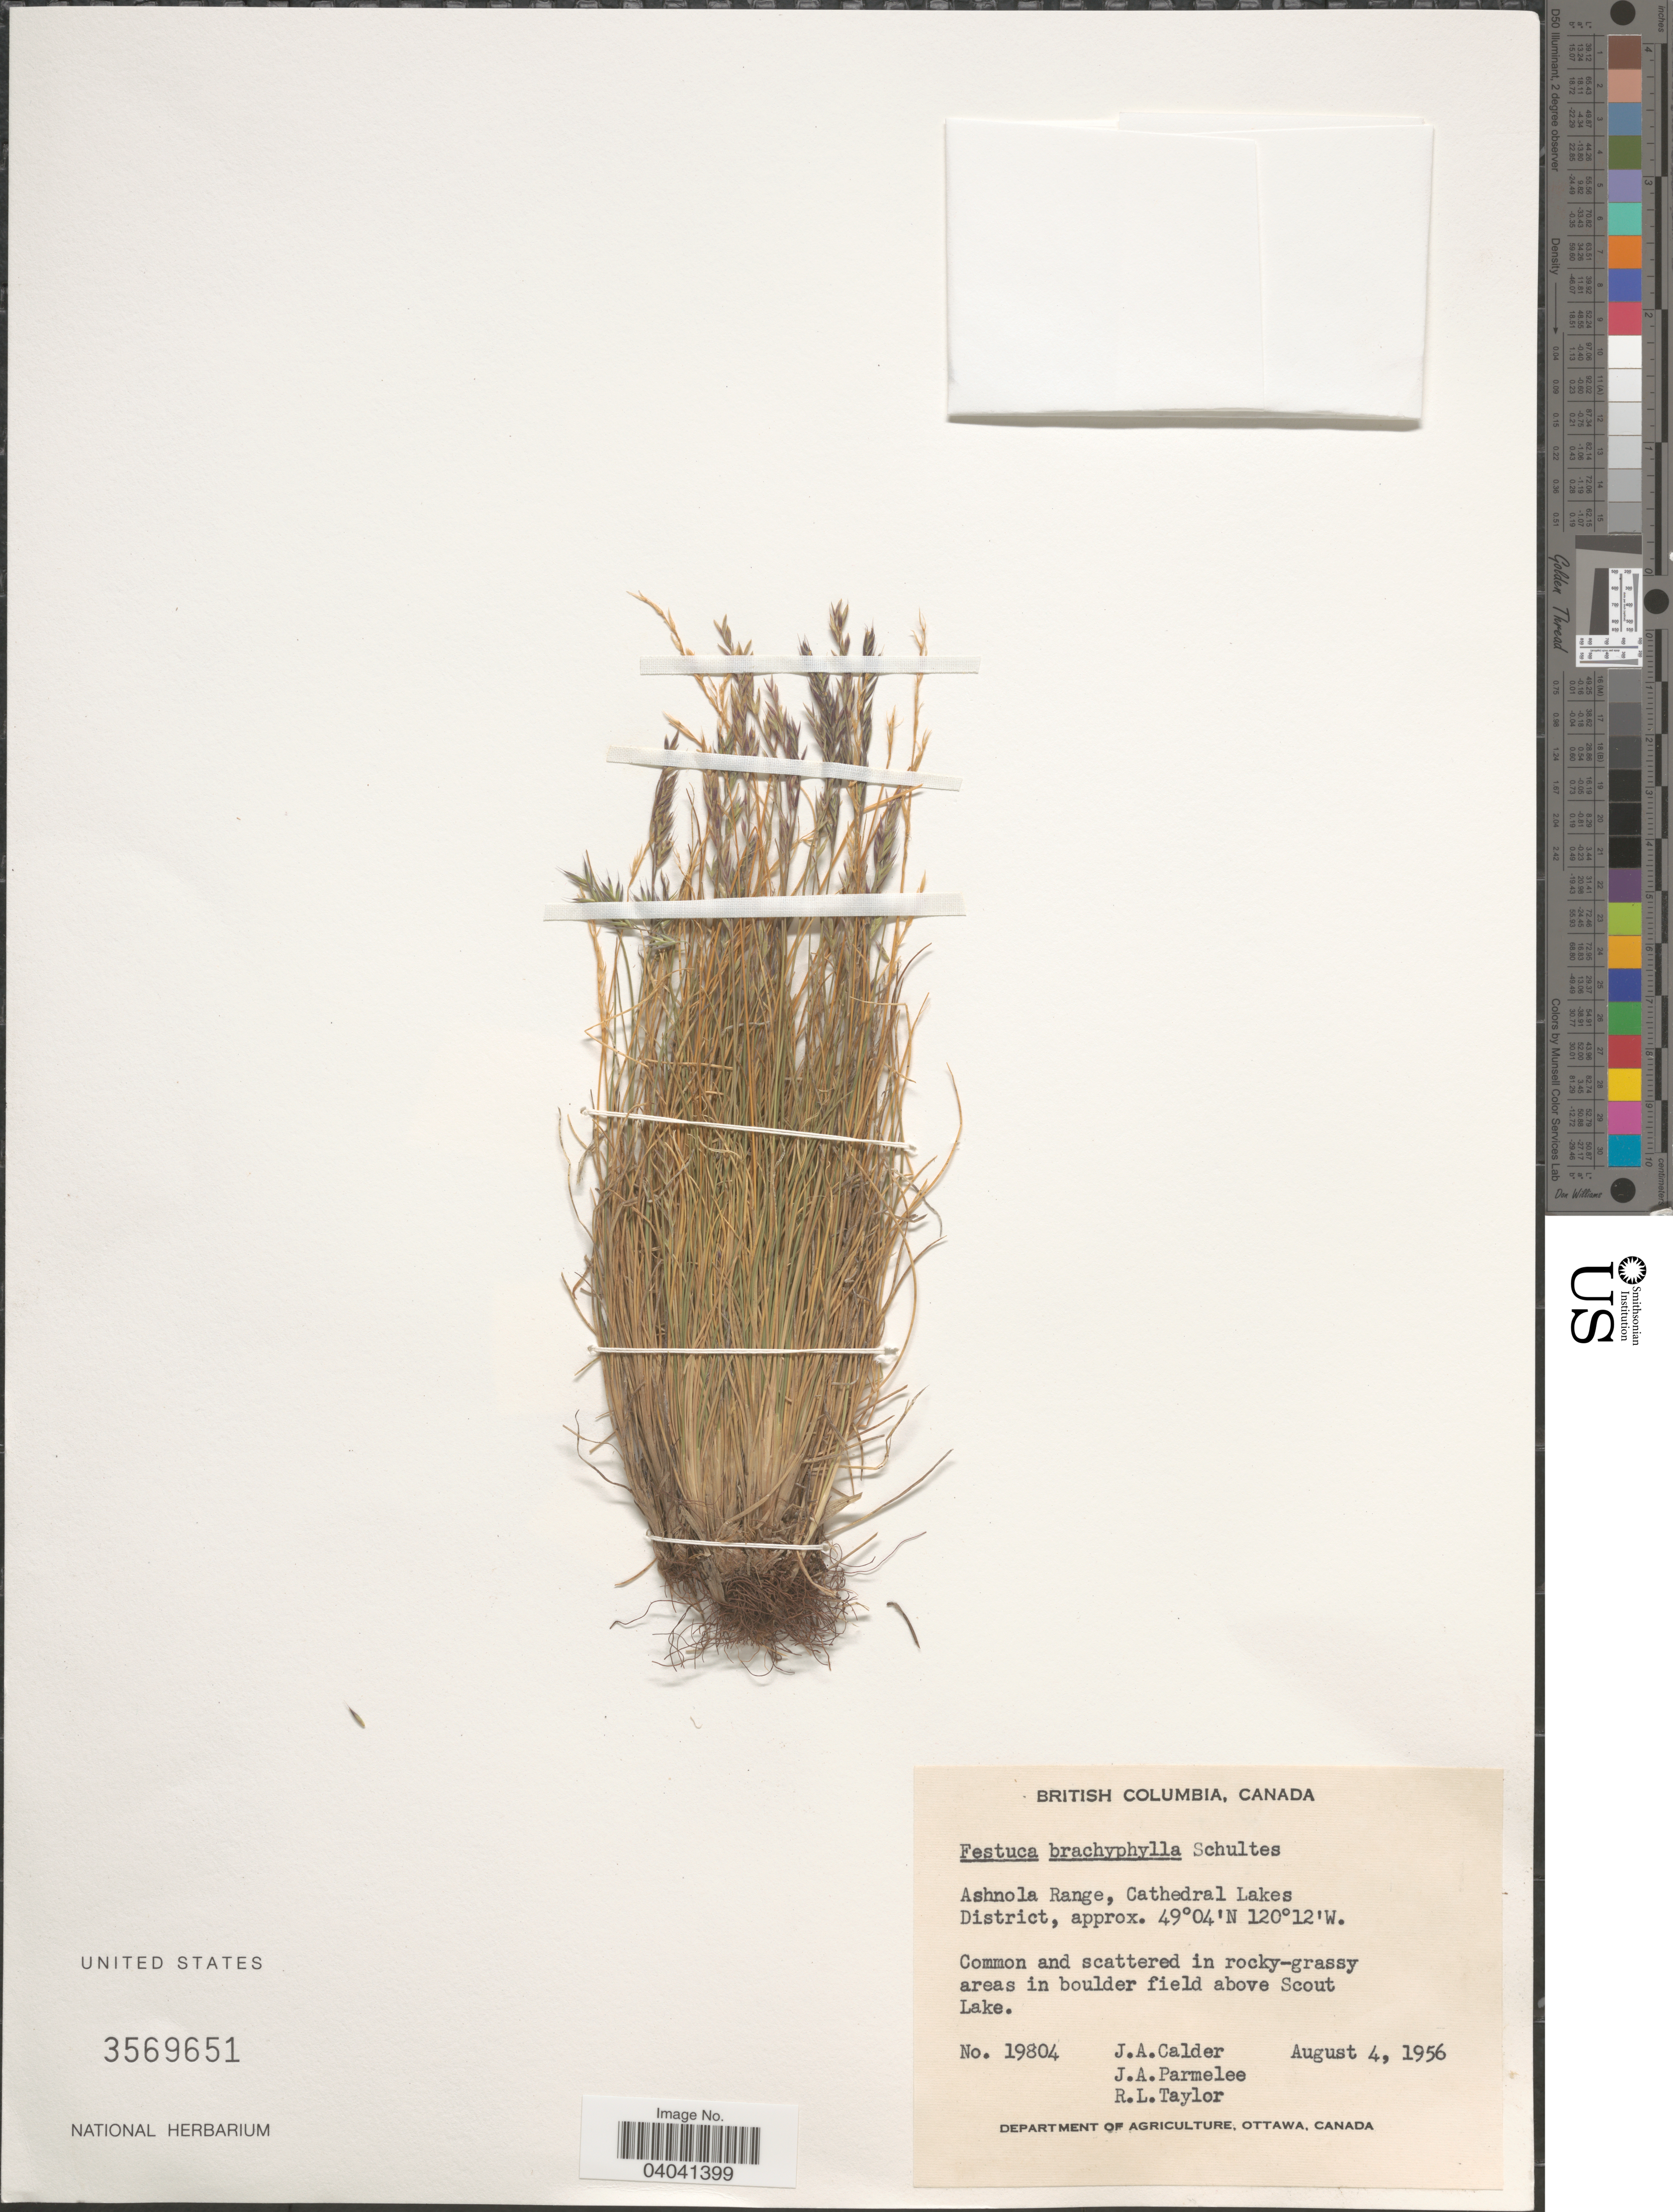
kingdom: Plantae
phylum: Tracheophyta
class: Liliopsida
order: Poales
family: Poaceae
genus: Festuca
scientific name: Festuca brachyphylla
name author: Schult. & Schult. f.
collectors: J. A. Calder, J. A. Parmelee & R. Taylor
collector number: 19804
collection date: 1956-08-04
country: Canada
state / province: British Columbia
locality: Ashnola Range, Cathedral Lakes District. In rocky-grassy areas in boulder field above Scout Lake.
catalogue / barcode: US 3569651